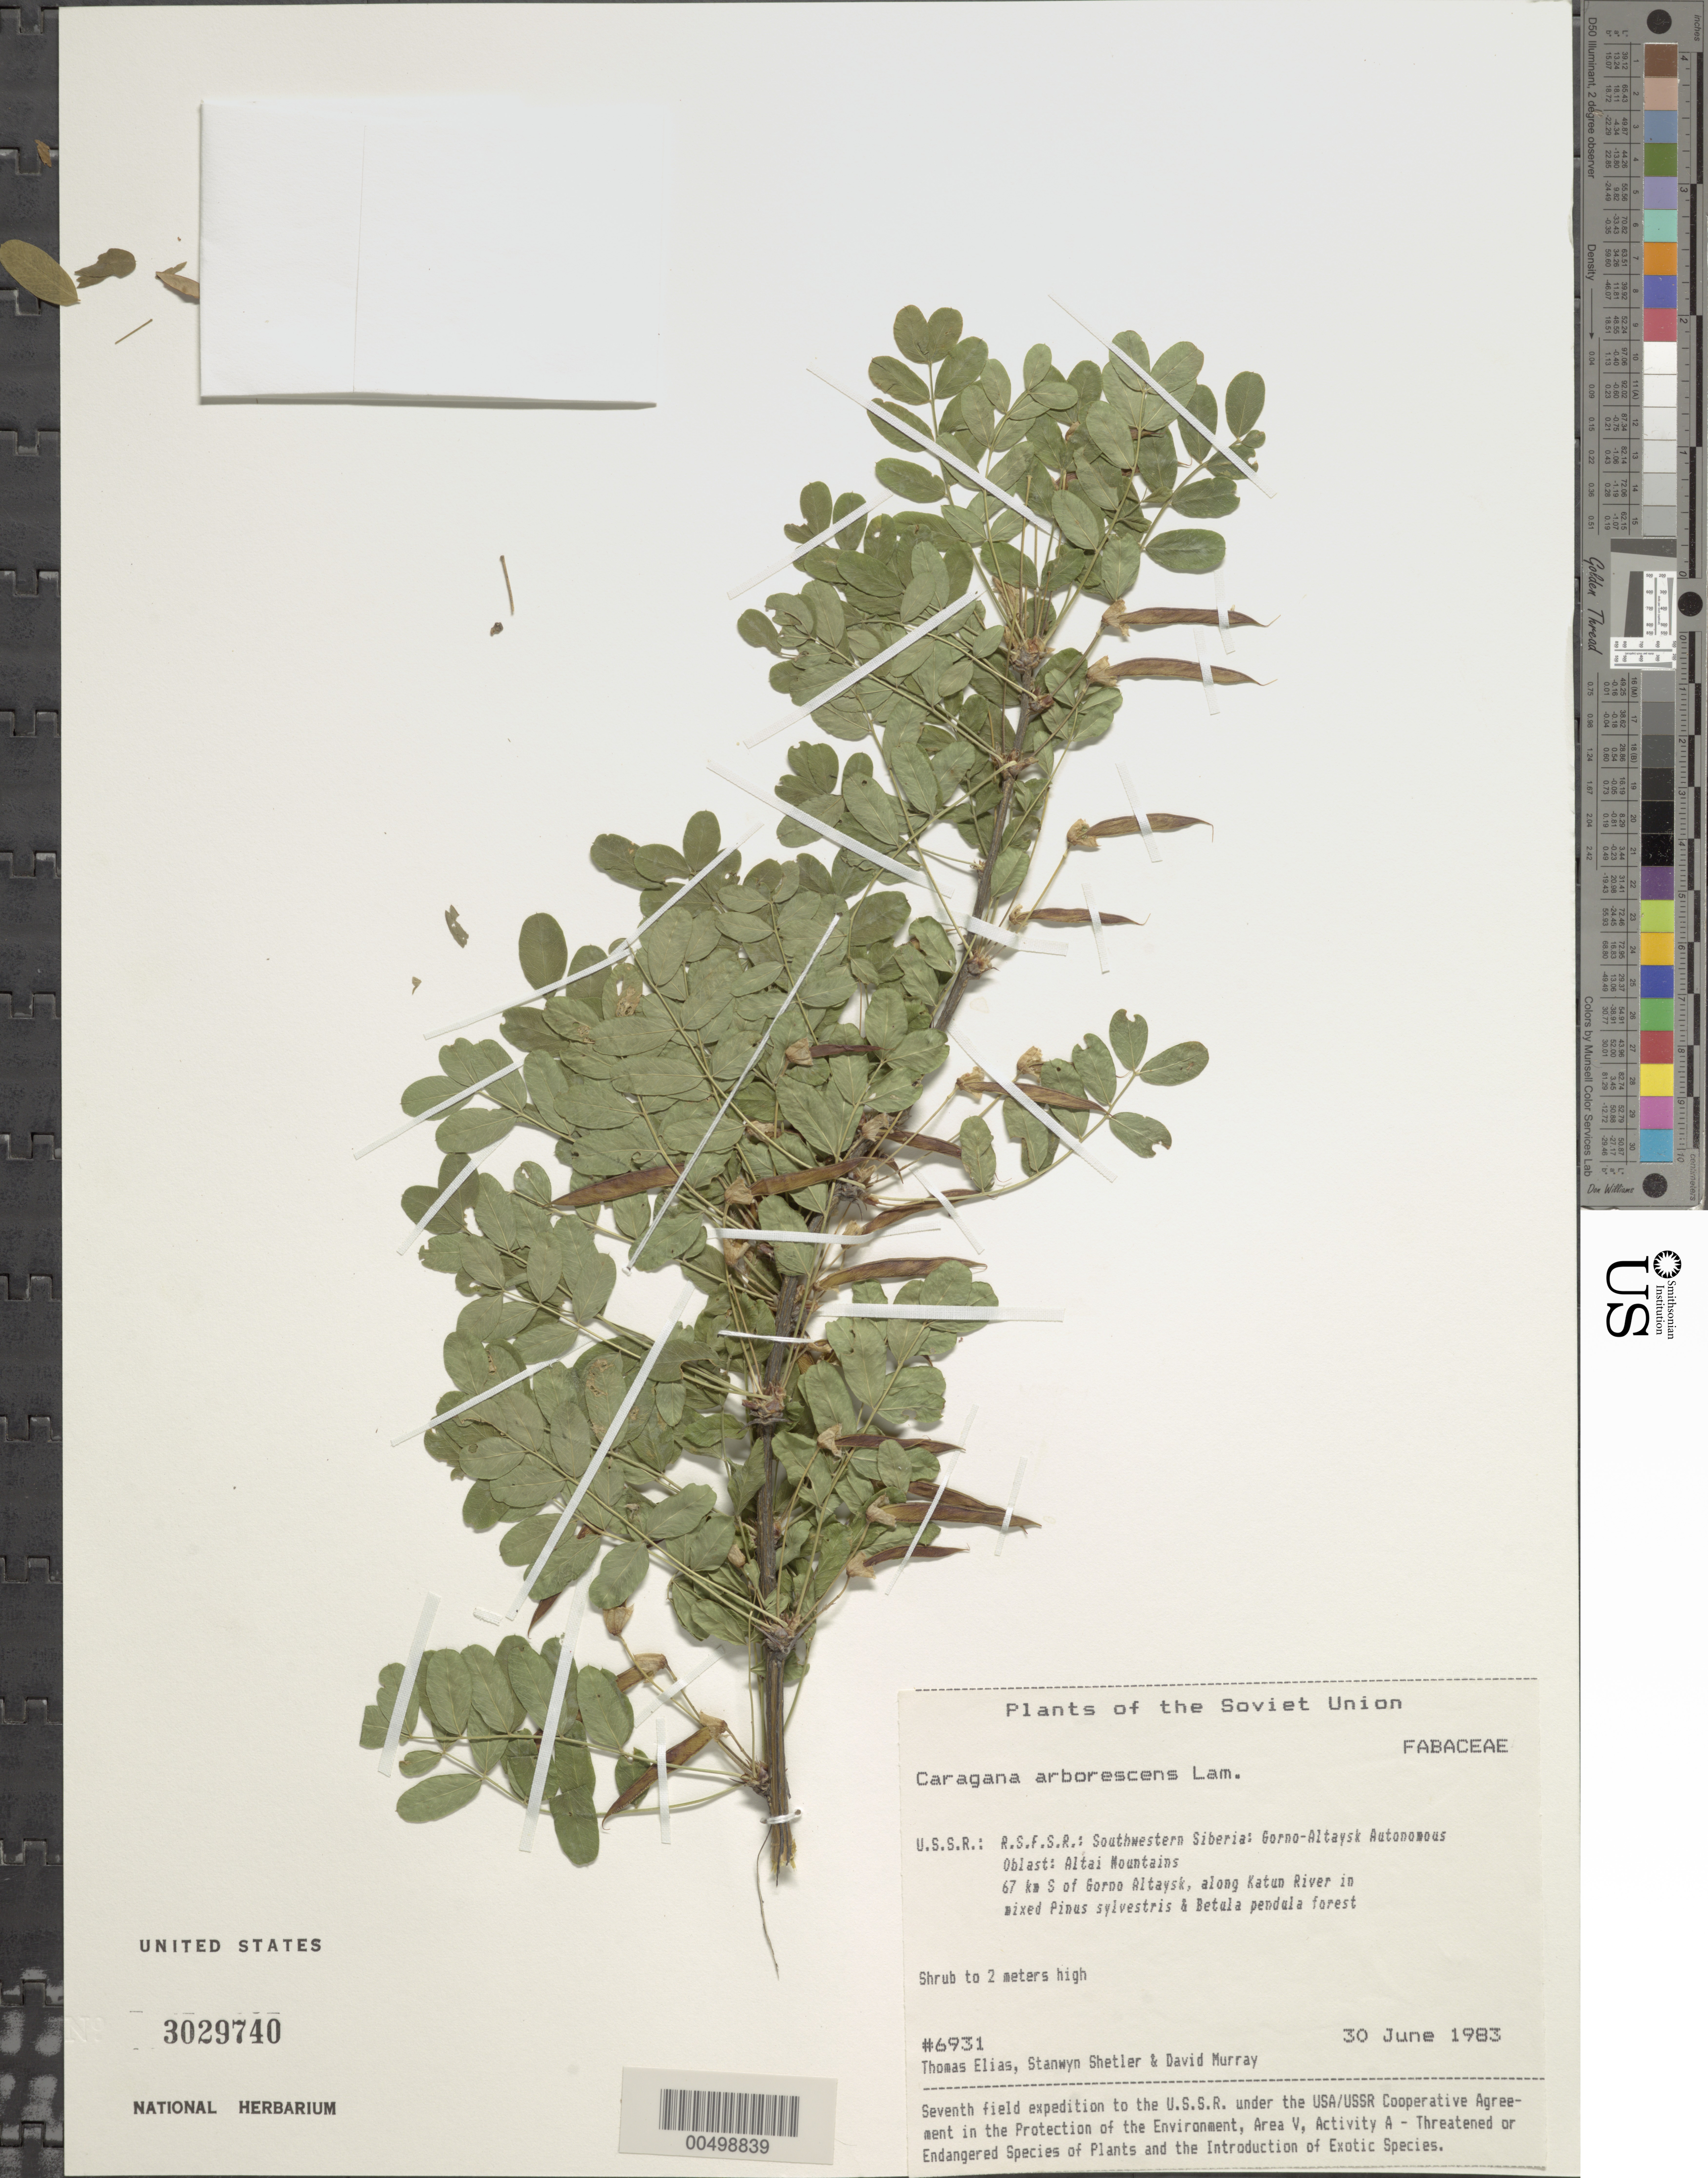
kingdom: Plantae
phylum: Tracheophyta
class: Magnoliopsida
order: Fabales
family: Fabaceae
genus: Caragana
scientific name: Caragana arborescens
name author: Lam.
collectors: T. Elias, S. Shetler & D. F. Murray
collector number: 6931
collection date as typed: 30 Jun 1983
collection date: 1983-06-30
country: Russian Federation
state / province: Altai Republic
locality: Altai Mountains, 67 km S of Gorno-Altaysk, along Katun River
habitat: in mixed Pinus sylvestris and Betula pendula forest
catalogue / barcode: US 3029740